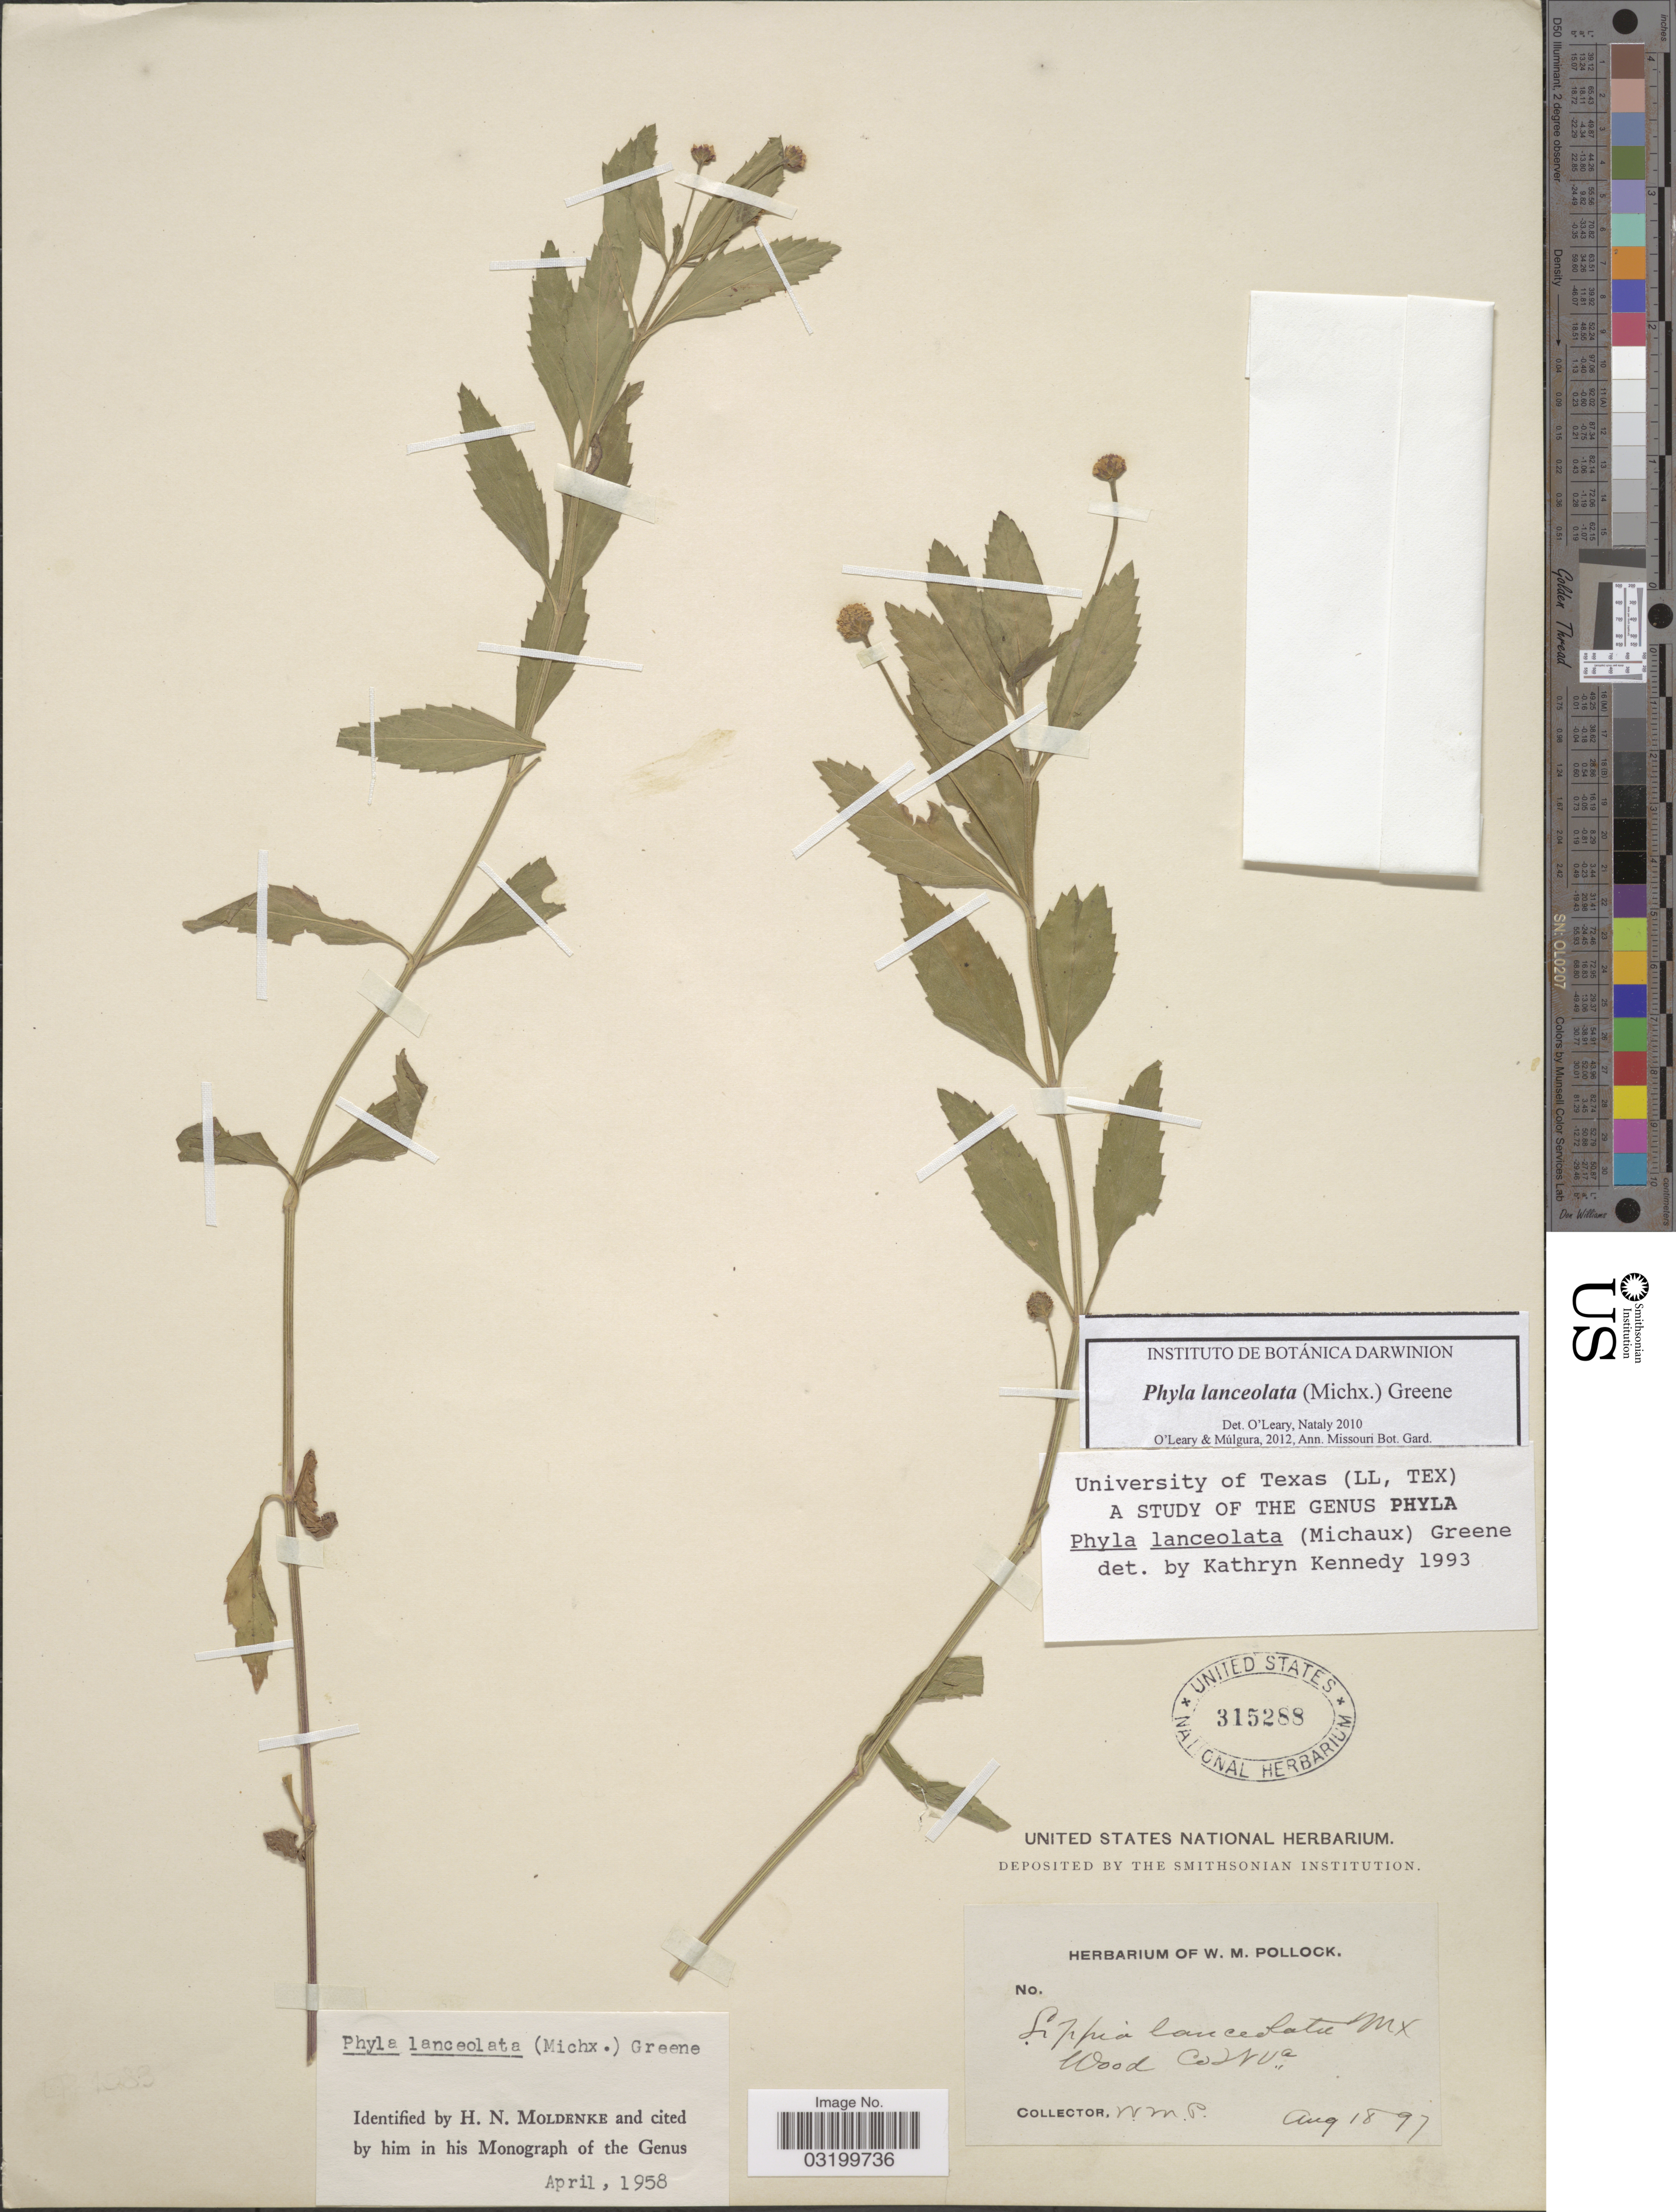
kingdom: Plantae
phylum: Tracheophyta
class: Magnoliopsida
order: Lamiales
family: Verbenaceae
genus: Phyla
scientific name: Phyla lanceolata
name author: (Michx.) Greene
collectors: W. M. Pollock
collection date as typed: Transcribed d/m/y: 18/4/97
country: United States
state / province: West Virginia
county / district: Wood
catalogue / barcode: US 315288